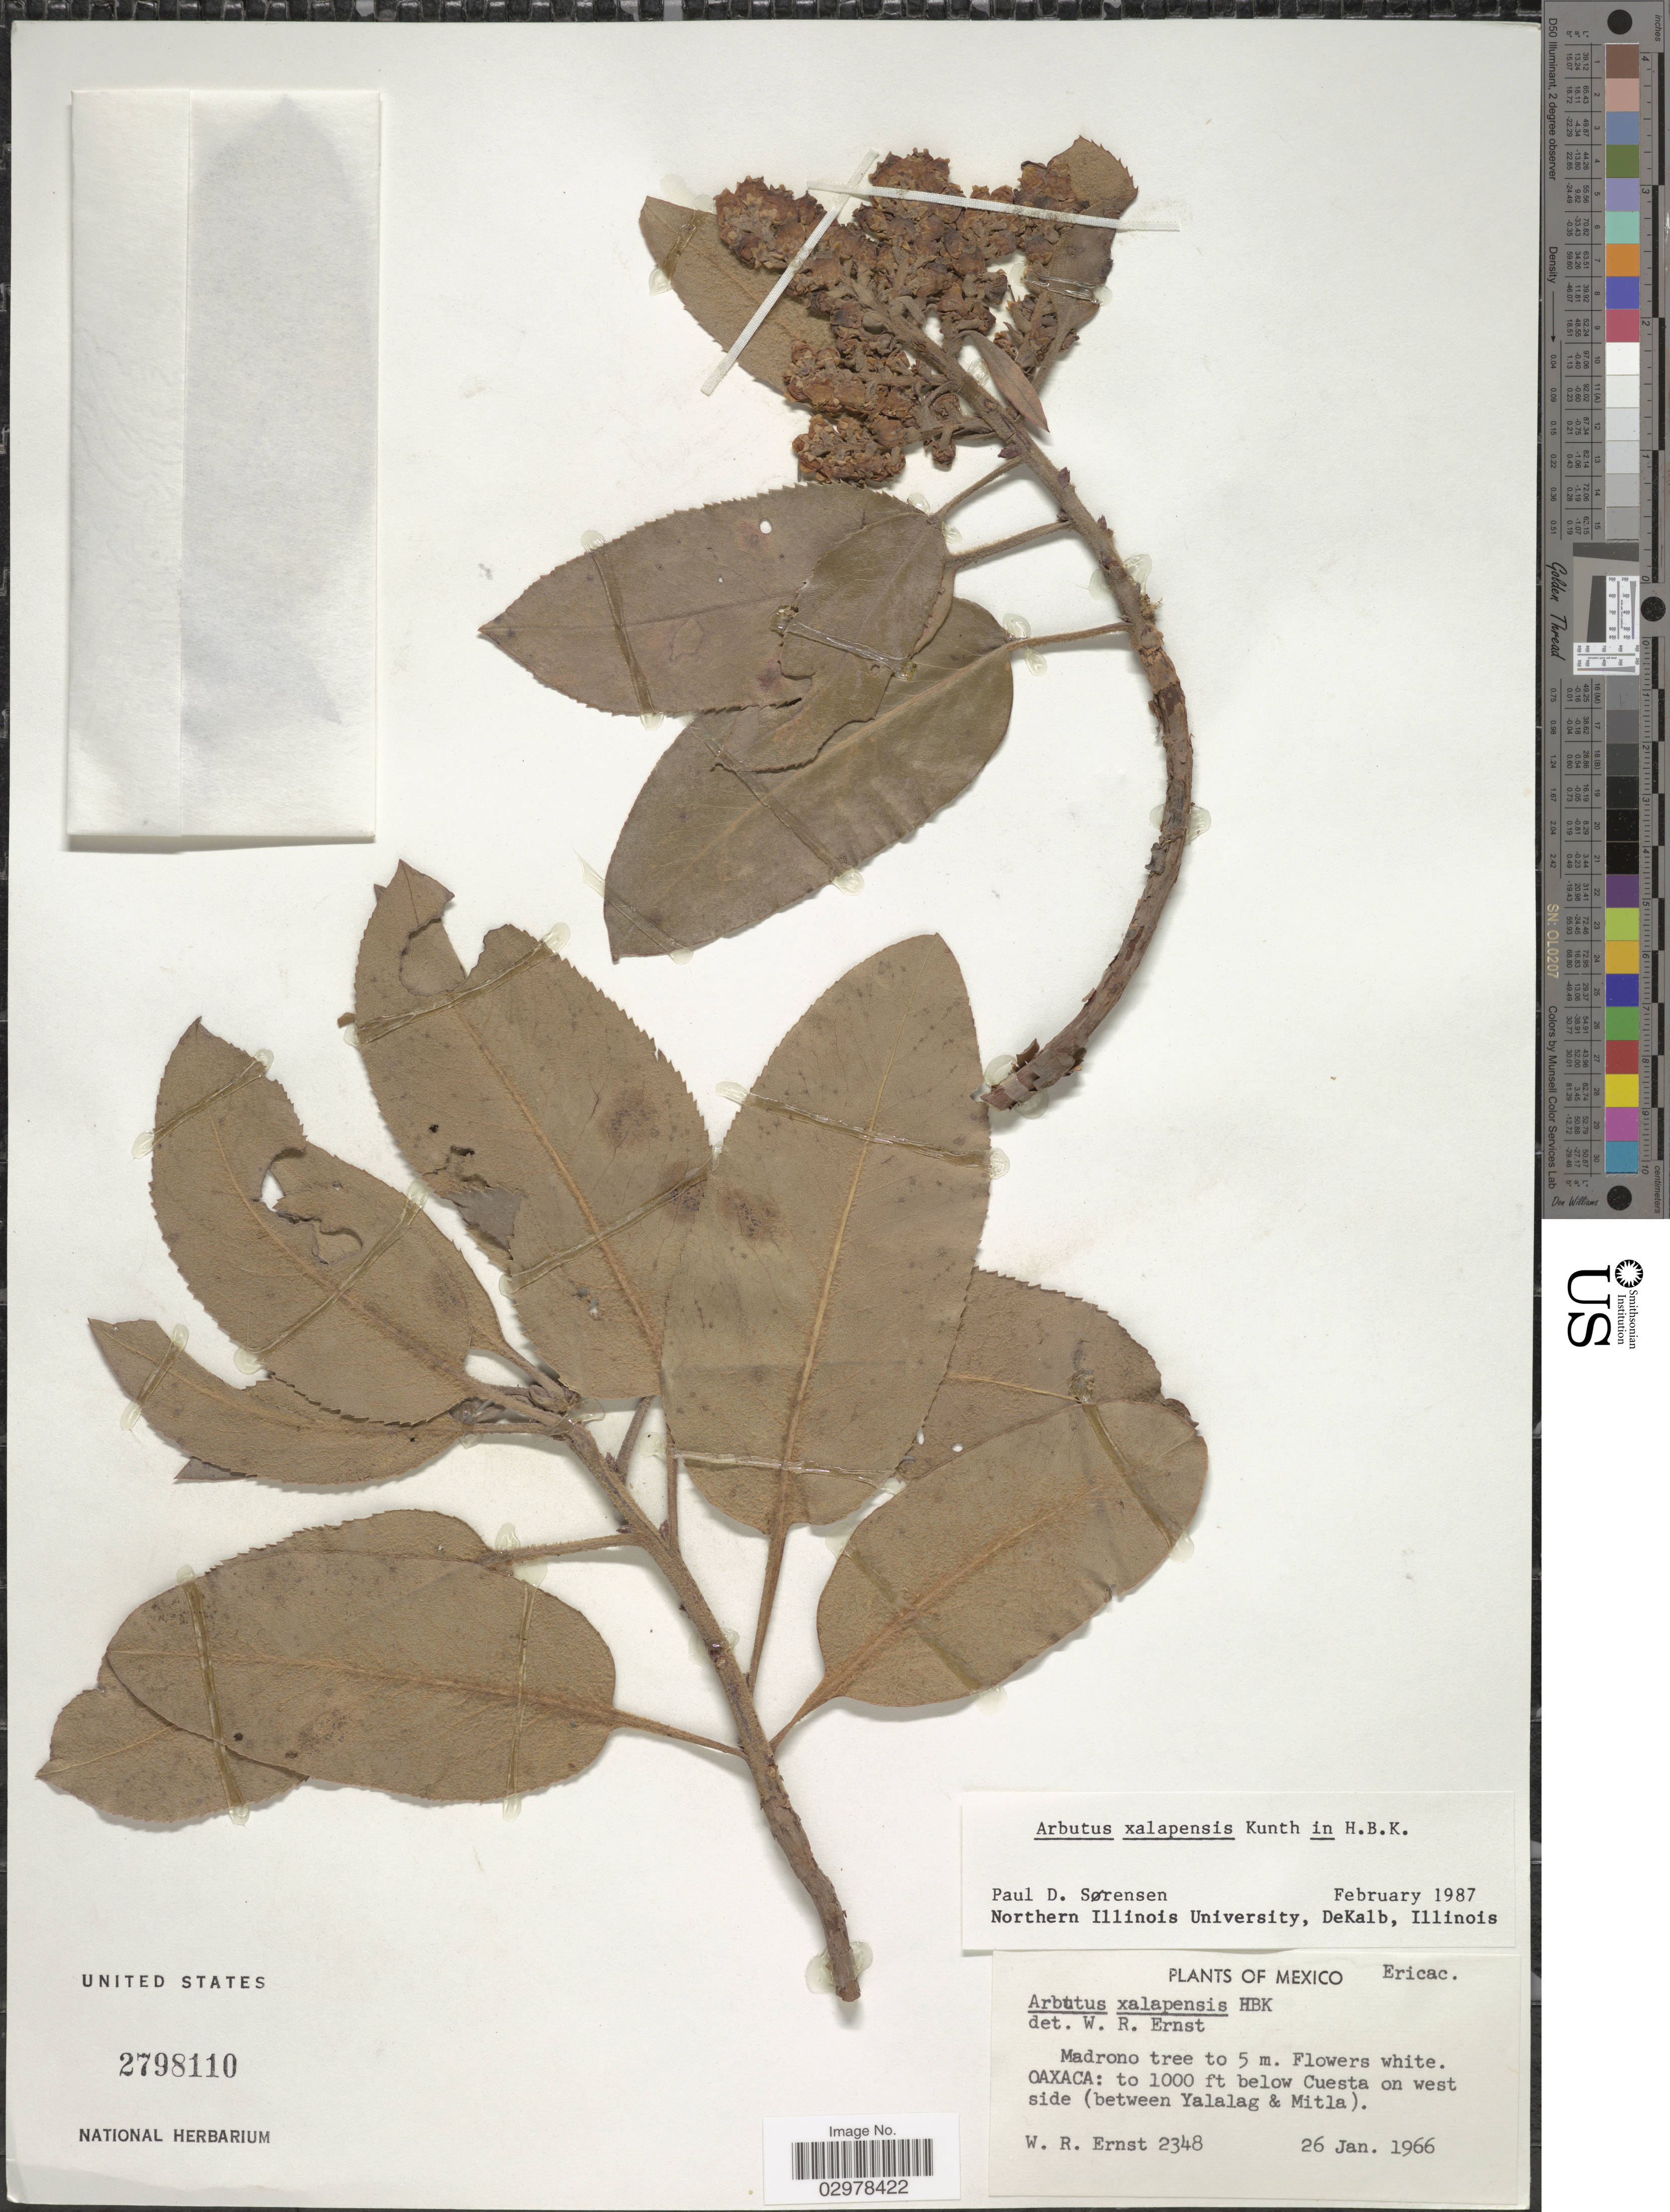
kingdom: Plantae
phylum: Tracheophyta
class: Magnoliopsida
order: Ericales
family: Ericaceae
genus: Arbutus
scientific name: Arbutus xalapensis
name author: Kunth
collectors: W. R. Ernst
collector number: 2348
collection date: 1966-01-26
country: Mexico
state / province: Oaxaca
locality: To 1000 ft below Cuesta on west side (between Yalalag & Mitla).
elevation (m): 305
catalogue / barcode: US 2798110